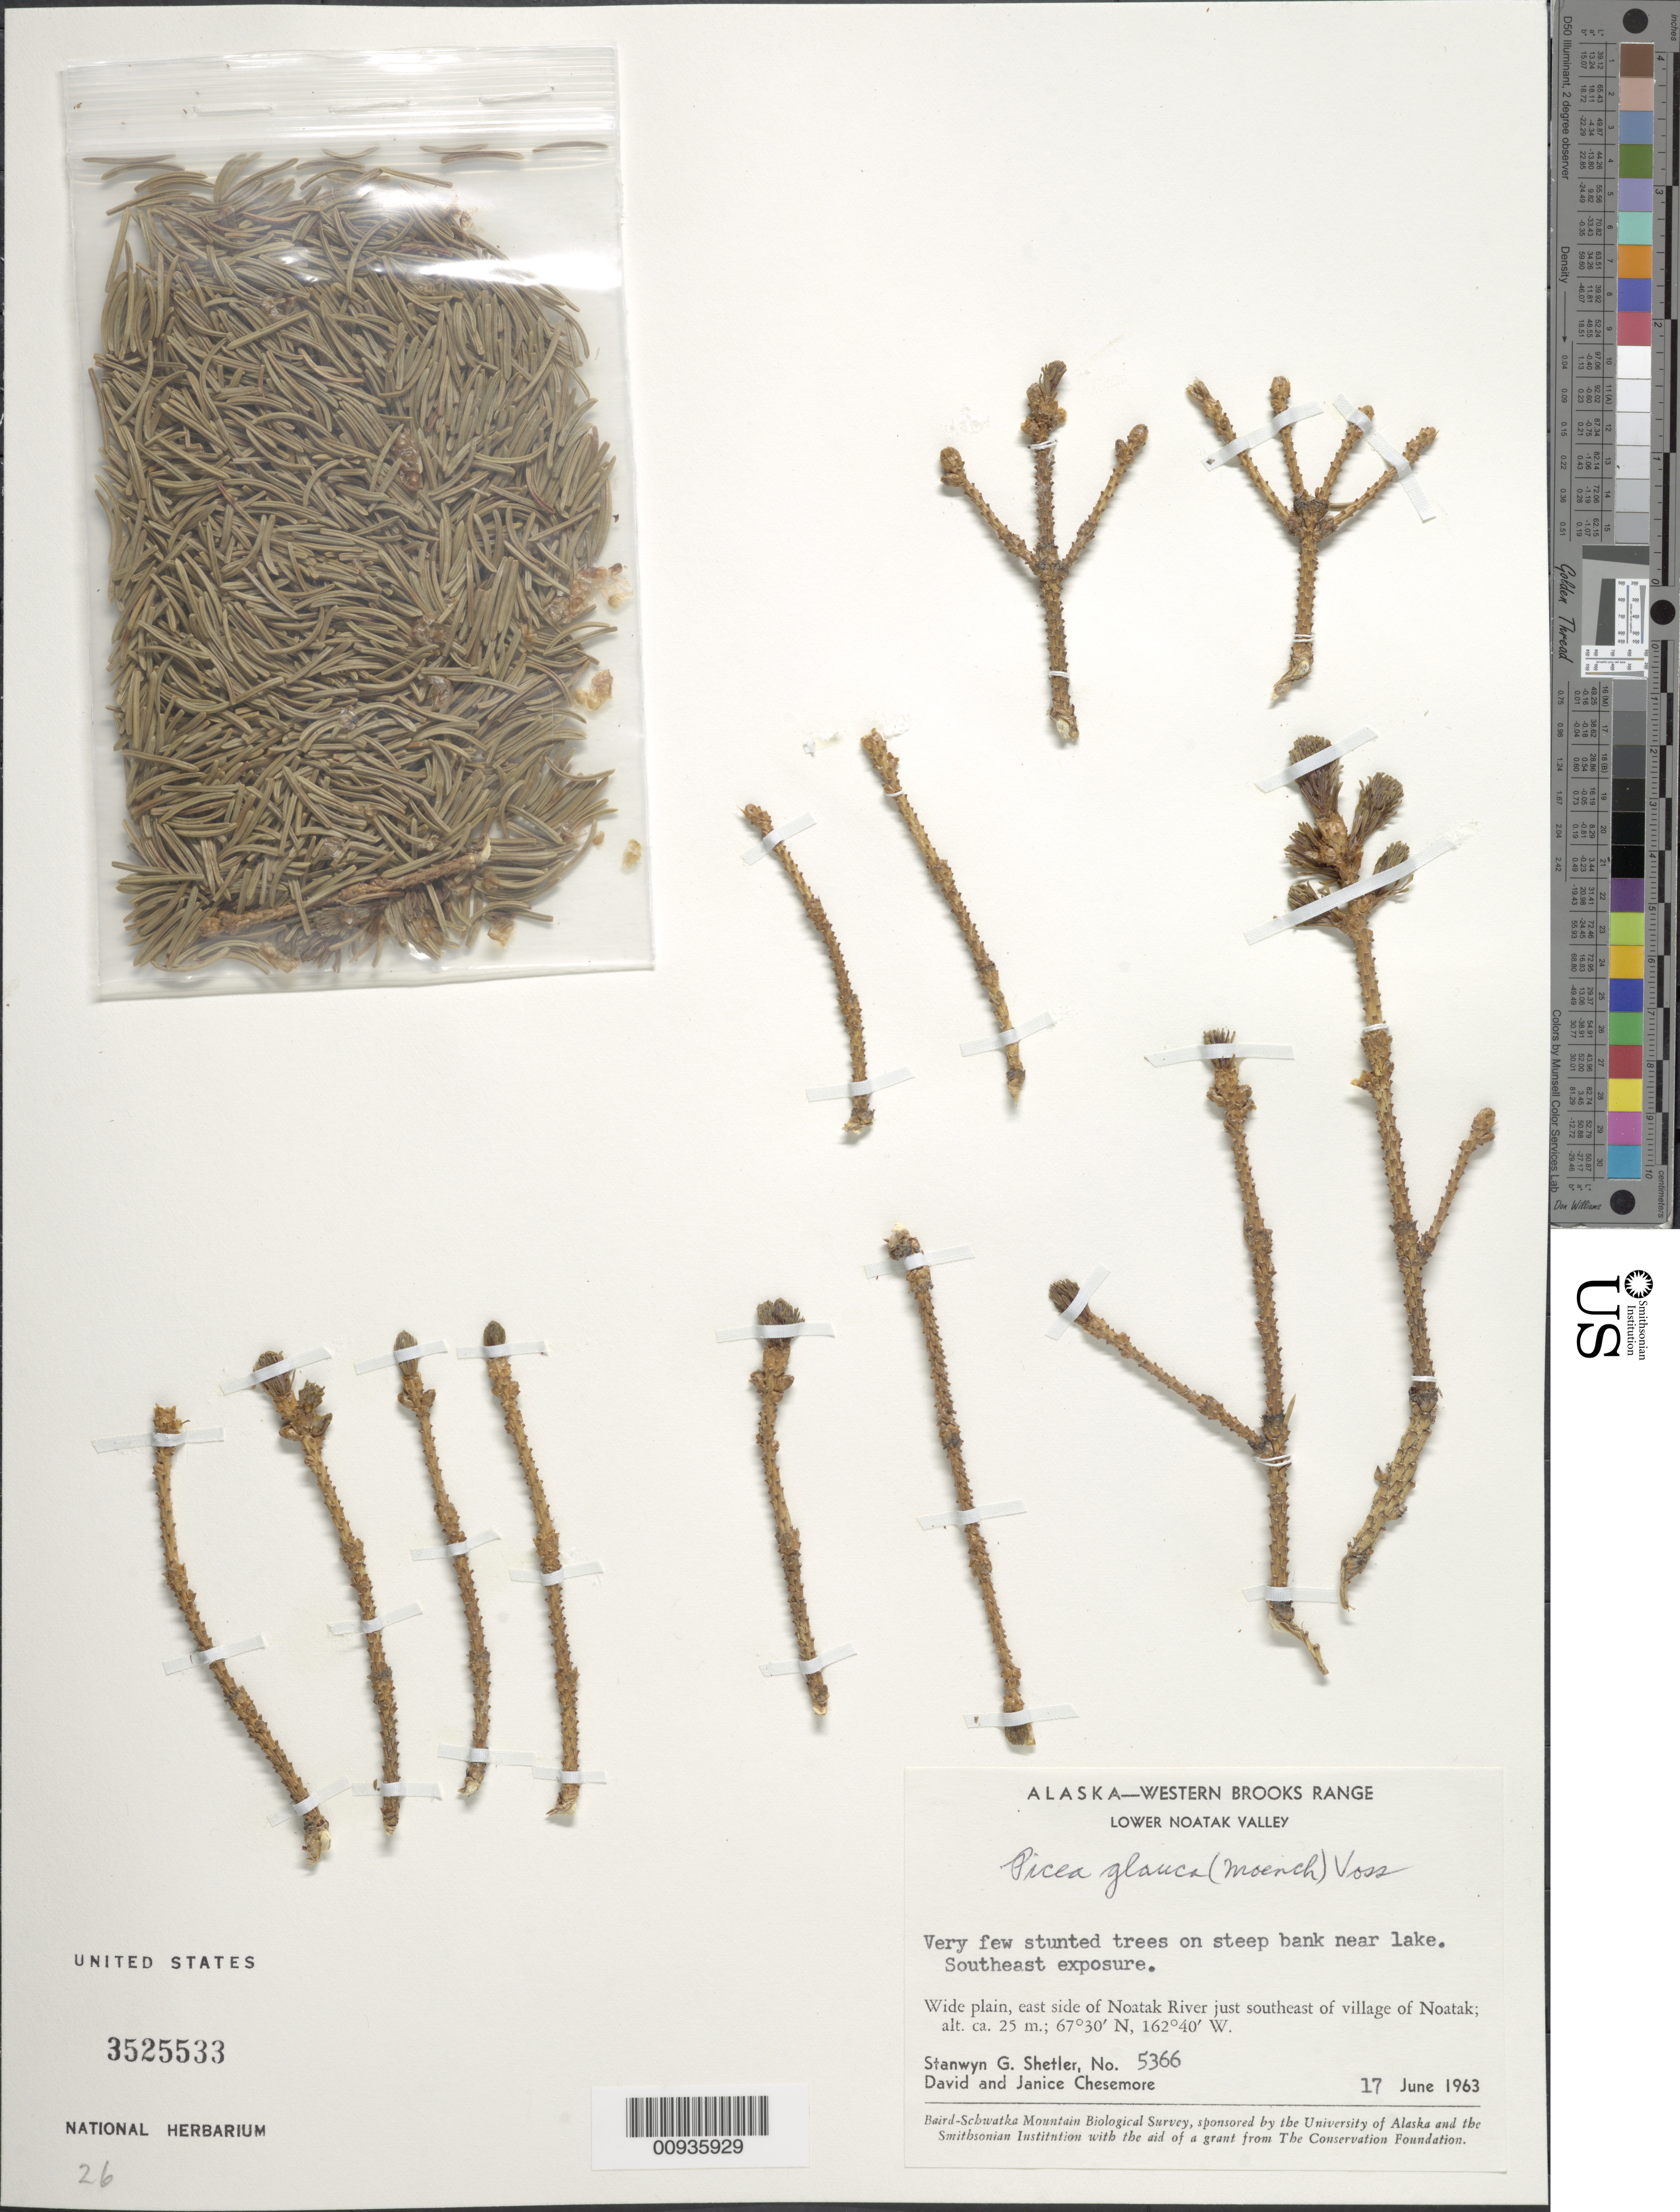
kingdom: Plantae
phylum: Tracheophyta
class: Pinopsida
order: Pinales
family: Pinaceae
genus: Picea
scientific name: Picea glauca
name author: (Moench) Voss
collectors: S. Shetler, D. Chesemore & J. Chesemore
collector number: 5366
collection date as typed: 17 Jun 1963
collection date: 1963-06-17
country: United States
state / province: Alaska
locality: East side of Noatak River just southeast of village of Noatak. Western Brooks Range, Lower Noatak Valley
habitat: Wide plain. On steep bank near lake. Southeast exposure.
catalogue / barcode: US 3525533